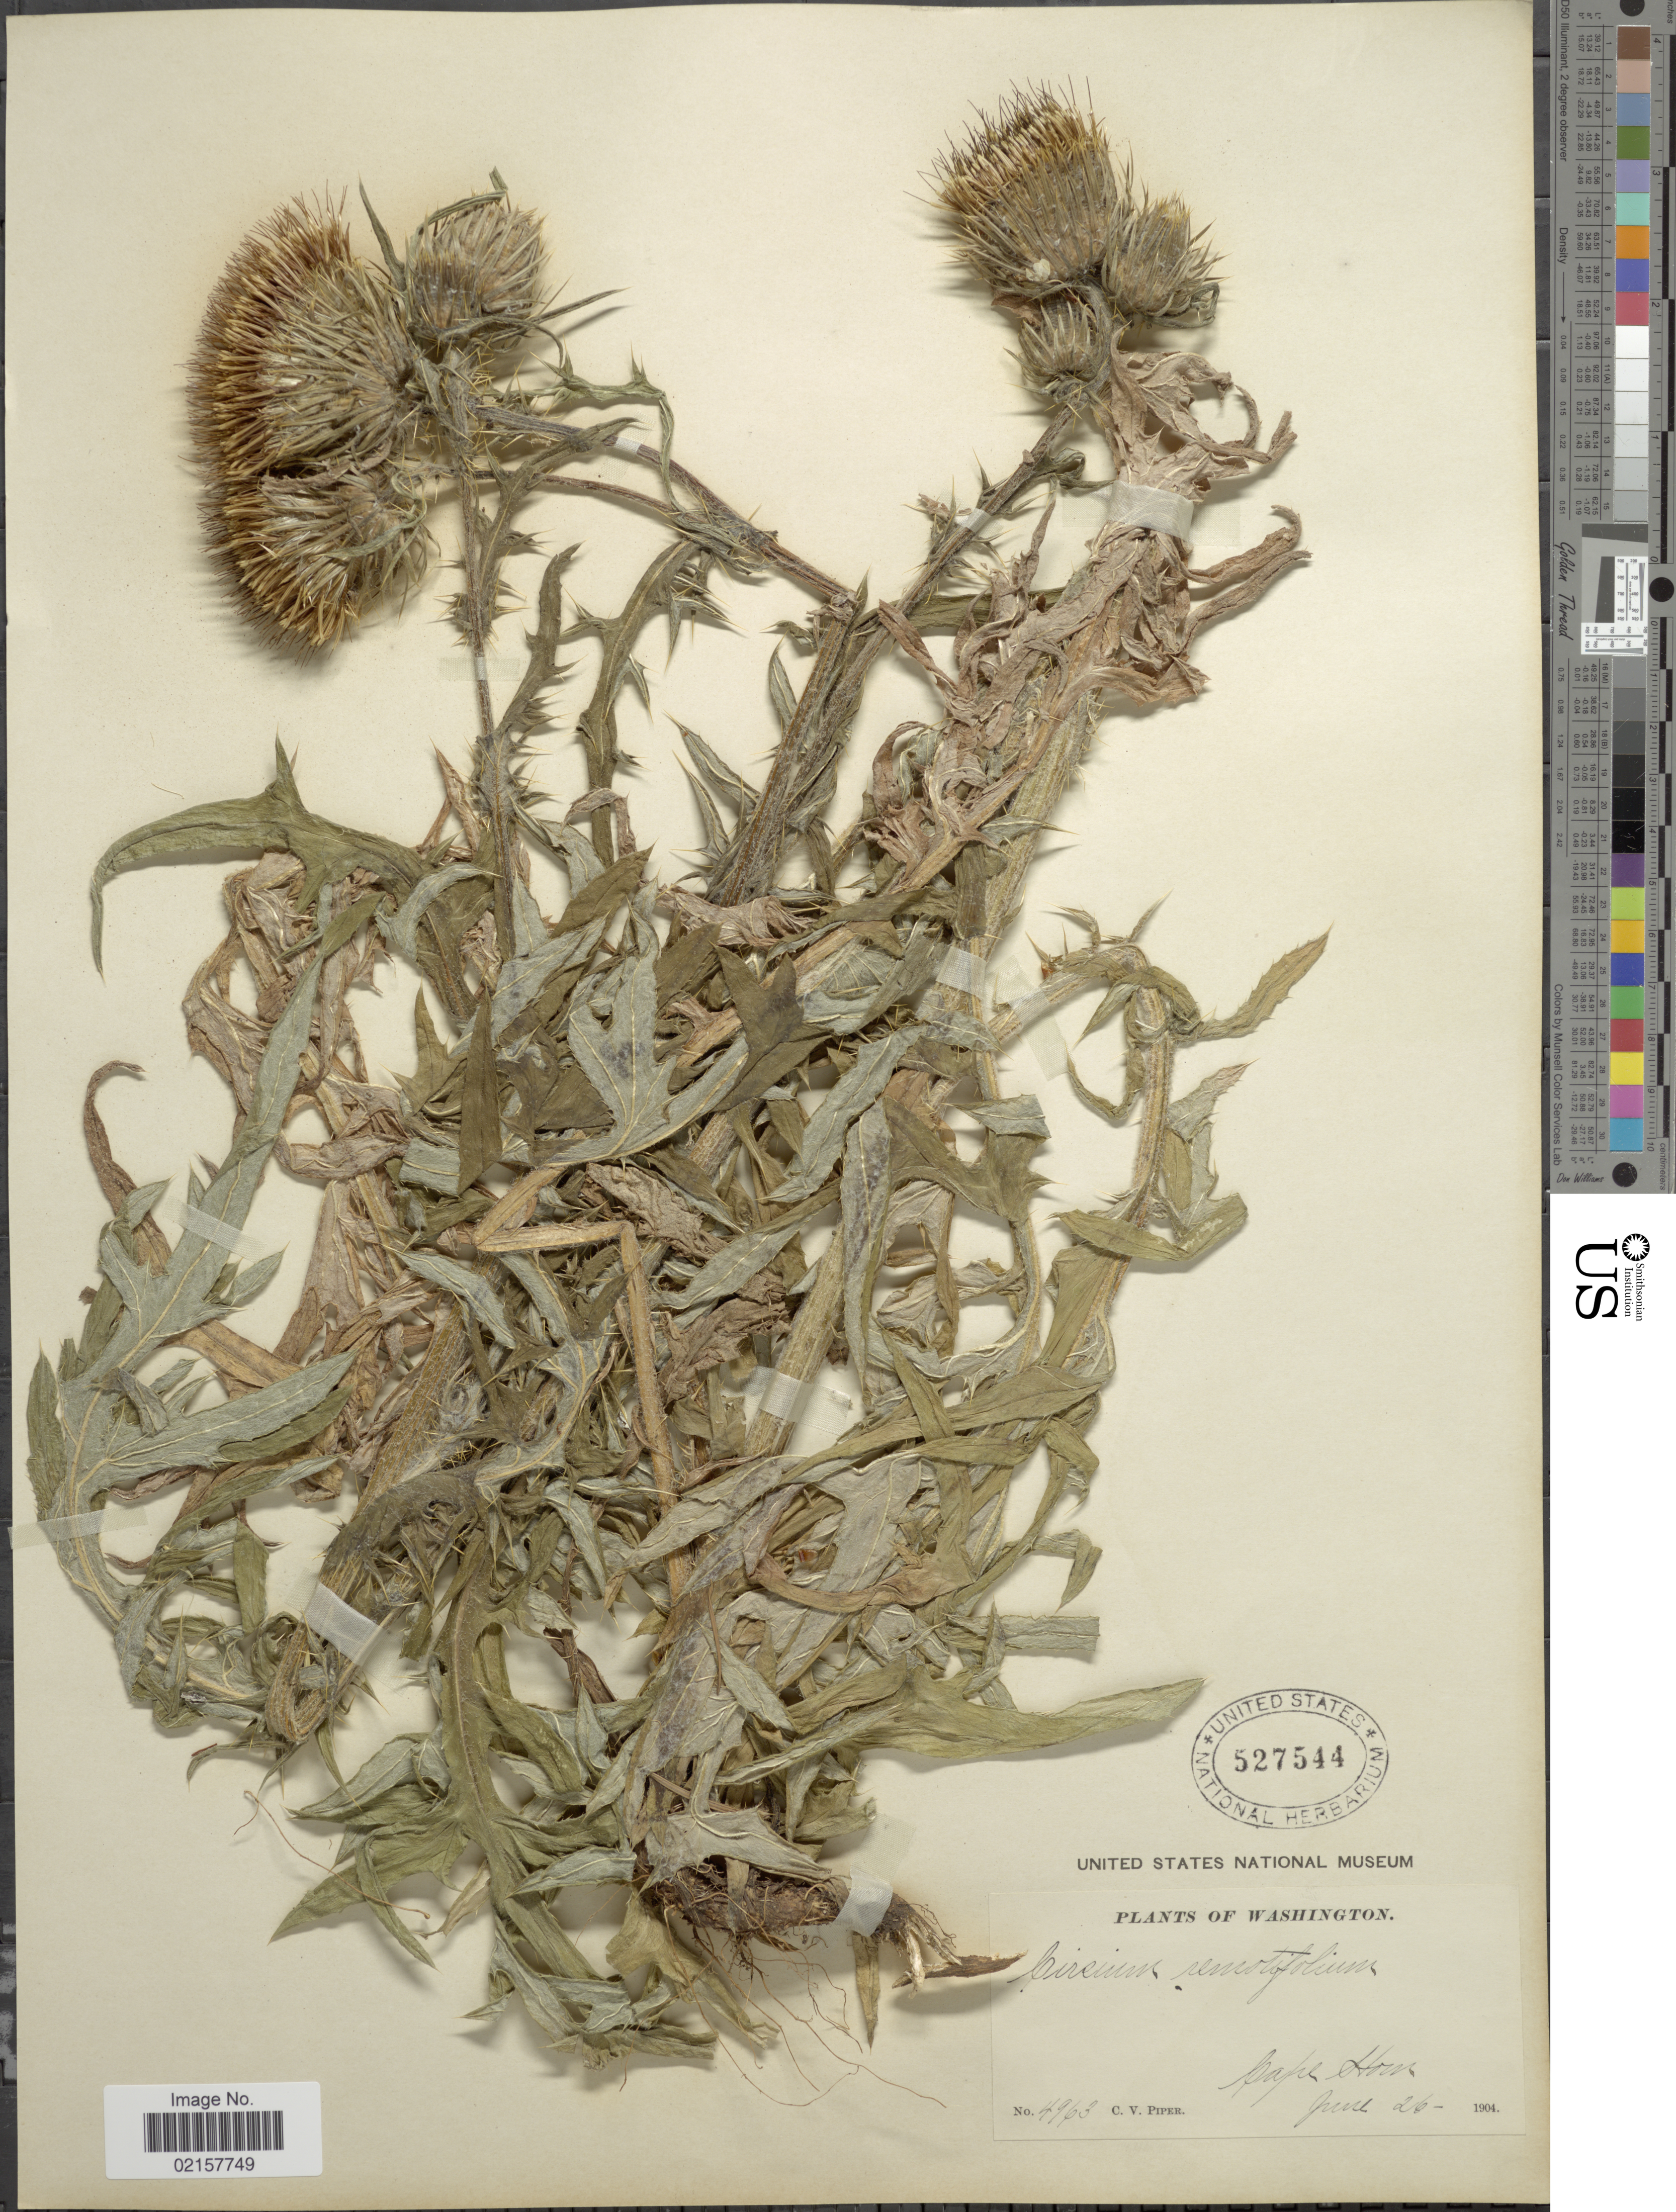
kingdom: Plantae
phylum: Tracheophyta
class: Magnoliopsida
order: Asterales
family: Asteraceae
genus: Cirsium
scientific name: Cirsium remotifolium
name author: (Hook.) DC.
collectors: C. V. Piper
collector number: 4963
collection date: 1904-06-26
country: United States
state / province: Washington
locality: Cape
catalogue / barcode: US 527544